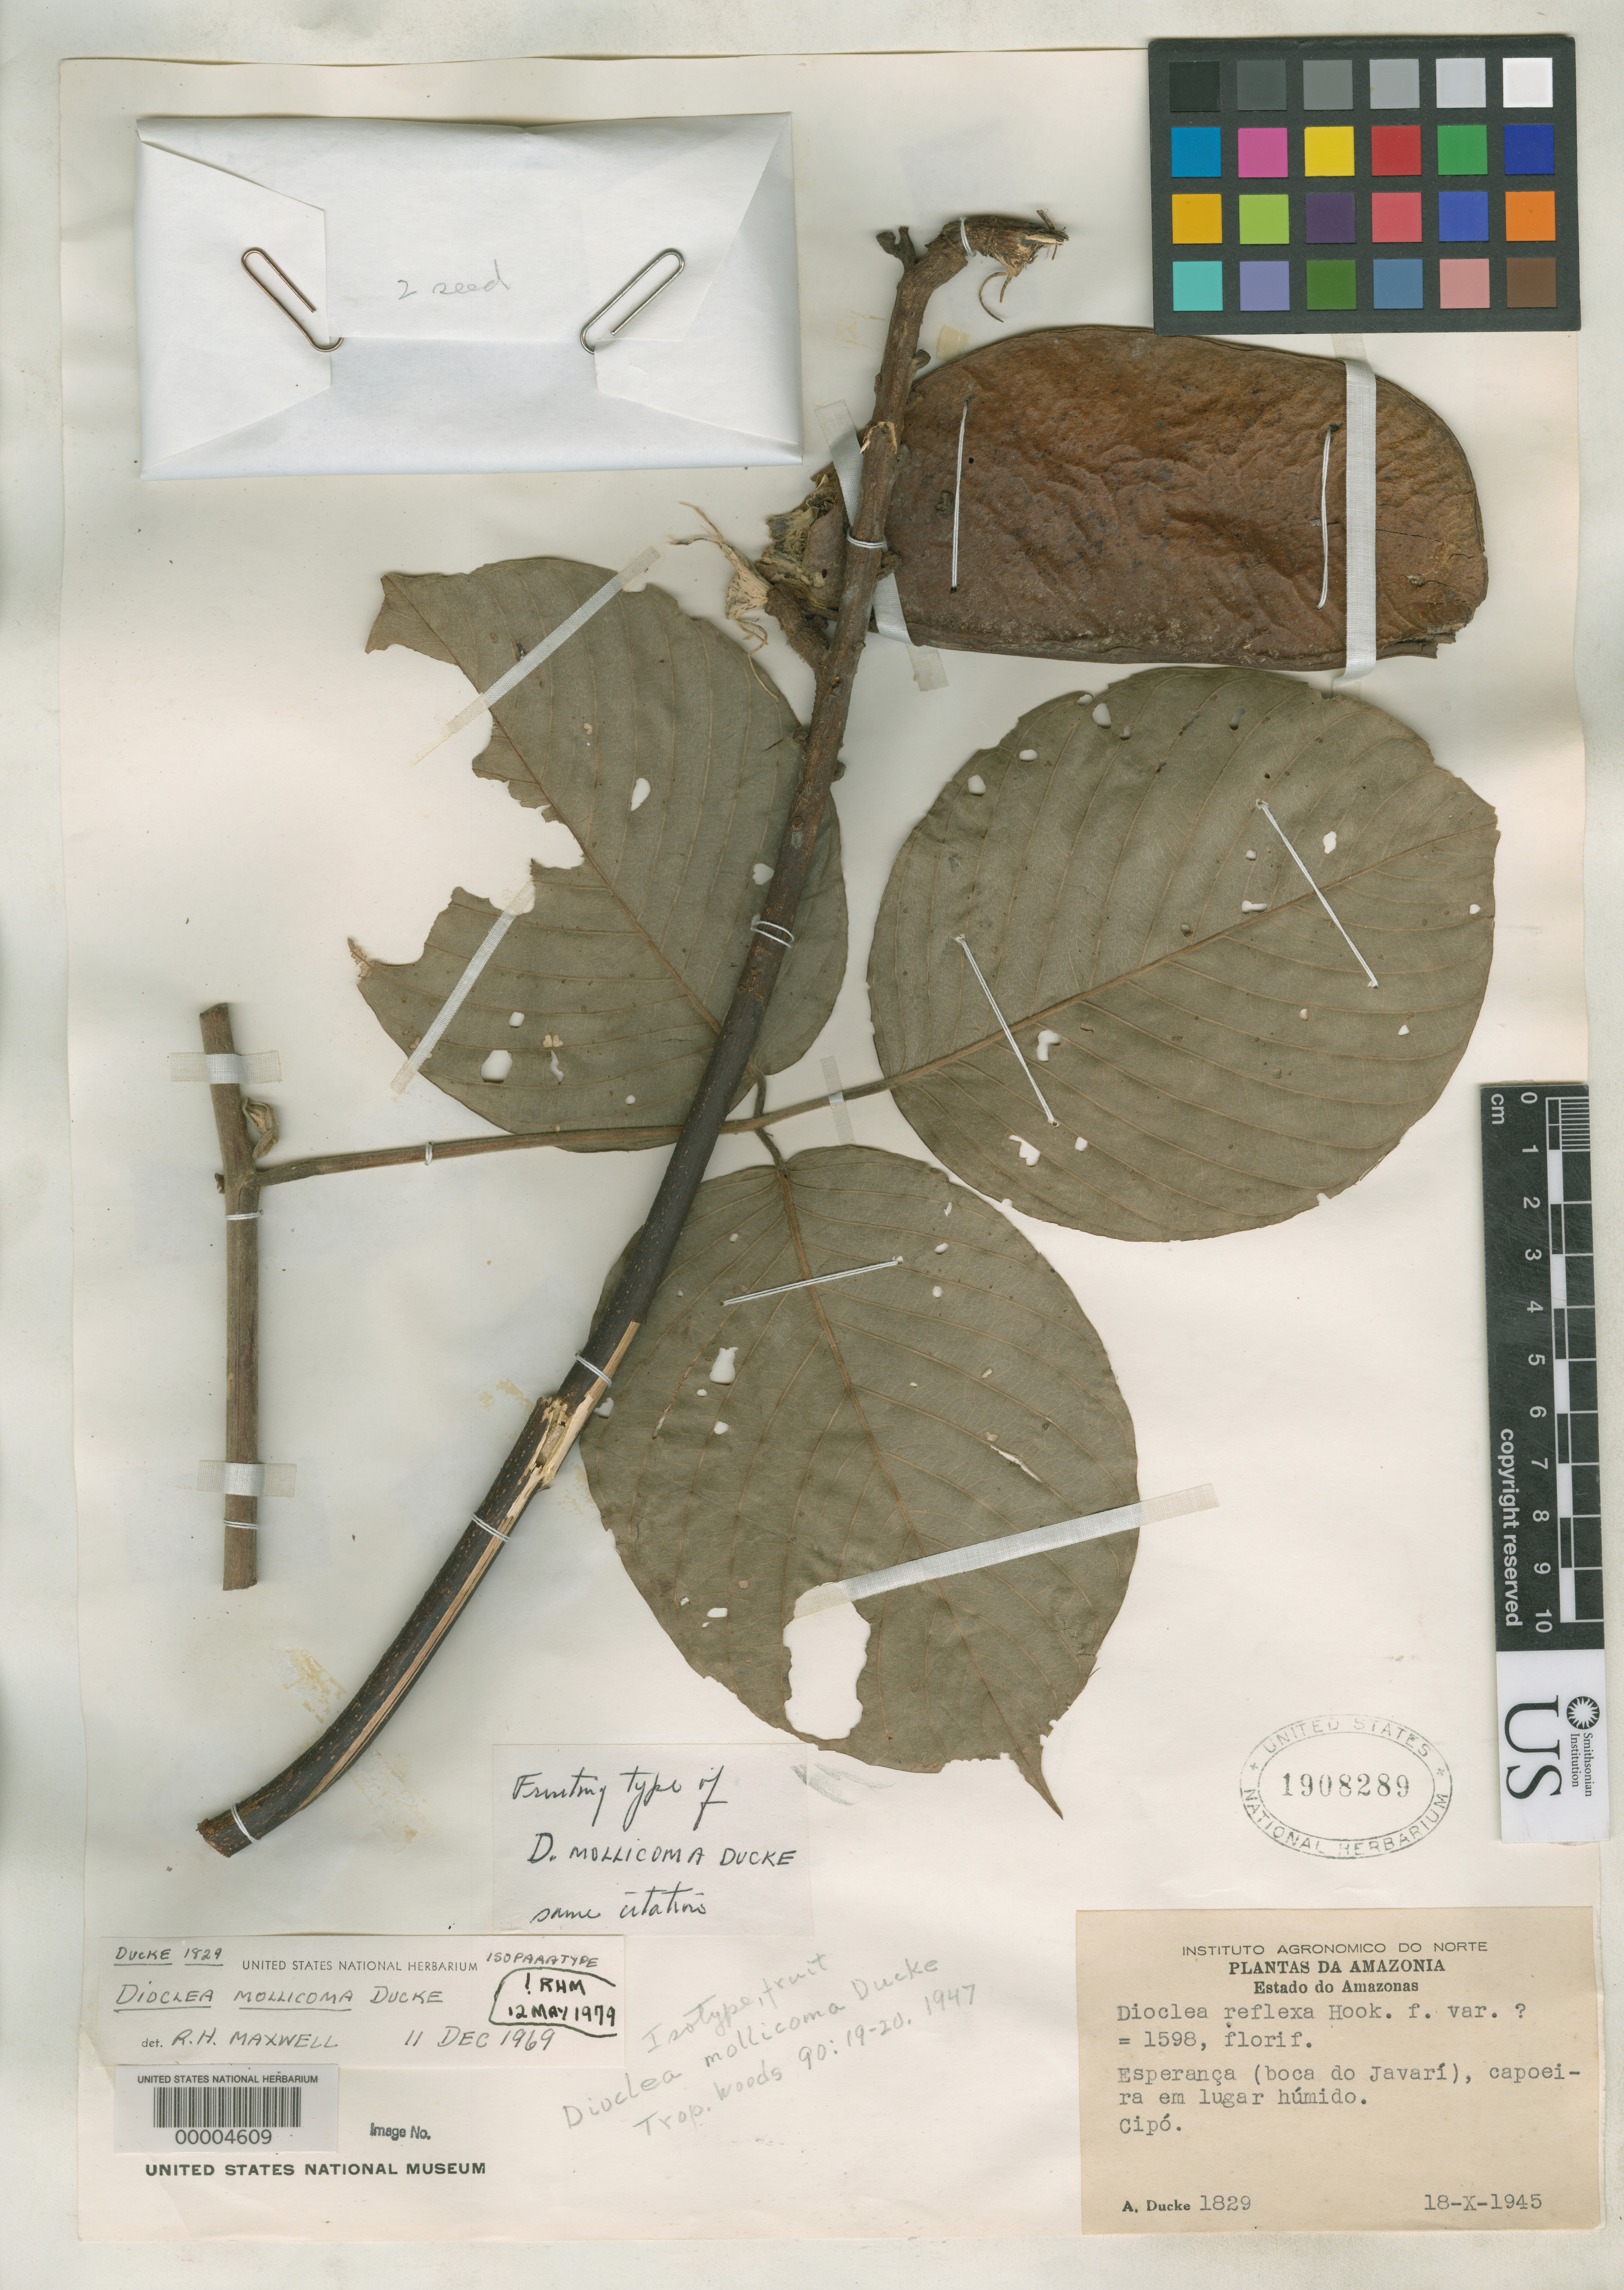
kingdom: Plantae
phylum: Tracheophyta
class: Magnoliopsida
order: Fabales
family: Fabaceae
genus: Dioclea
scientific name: Dioclea mollicoma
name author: Ducke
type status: Isotype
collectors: A. Ducke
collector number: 1829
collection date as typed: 18 Oct 1945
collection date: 1945-10-18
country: Brazil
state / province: Amazonas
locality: Esperanca (Boca do Javari).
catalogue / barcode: US 1908289